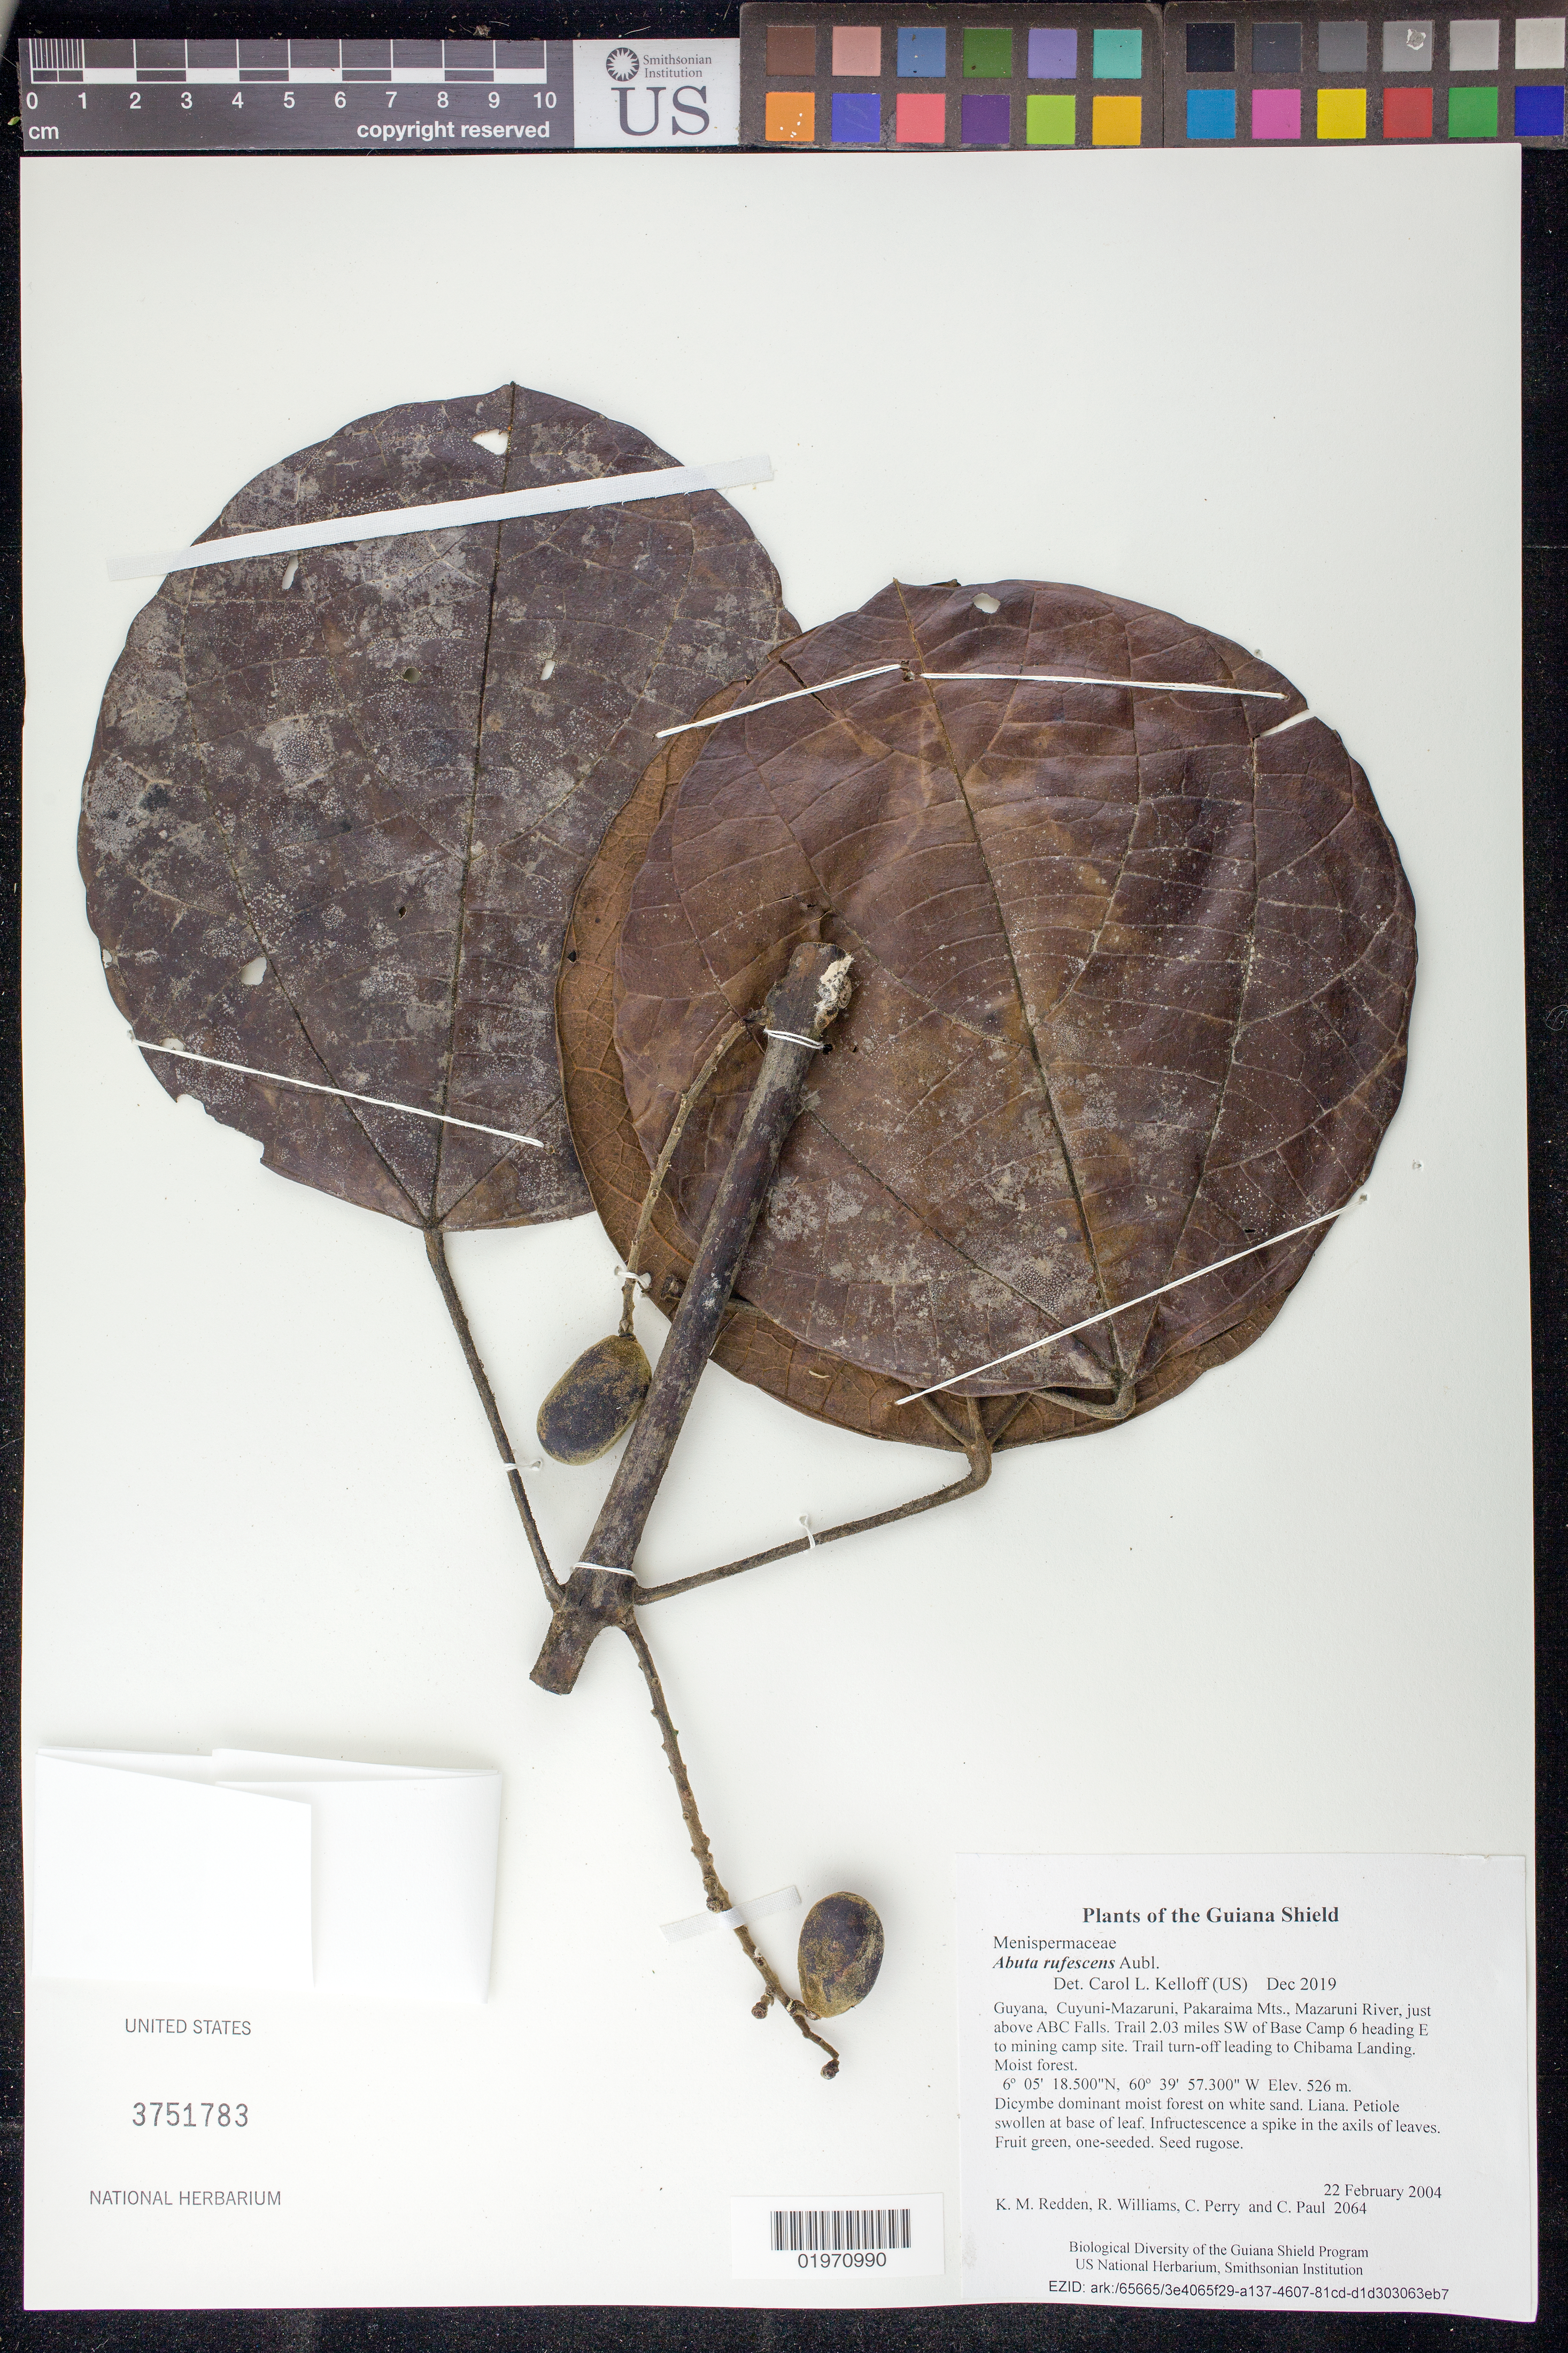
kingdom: Plantae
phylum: Tracheophyta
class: Magnoliopsida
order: Ranunculales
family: Menispermaceae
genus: Abuta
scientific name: Abuta rufescens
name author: Aubl.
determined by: Kelloff, Carol L., (US), Smithsonian Institution - National Museum of Natural History (UNITED STATES)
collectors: K. M. Redden, R. Williams, C. Perry & C. Paul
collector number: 2064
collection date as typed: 22 February 2004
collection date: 2004-02-22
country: Guyana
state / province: Cuyuni-Mazaruni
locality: Pakaraima Mts., Mazaruni River, just above ABC Falls. Trail 2.03 miles SW of Base Camp 6 heading E to mining camp site. Trail turn-off leading to Chibama Landing. Moist forest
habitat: Dicymbe dominant moist forest on white sand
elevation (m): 526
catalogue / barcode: US 3751783